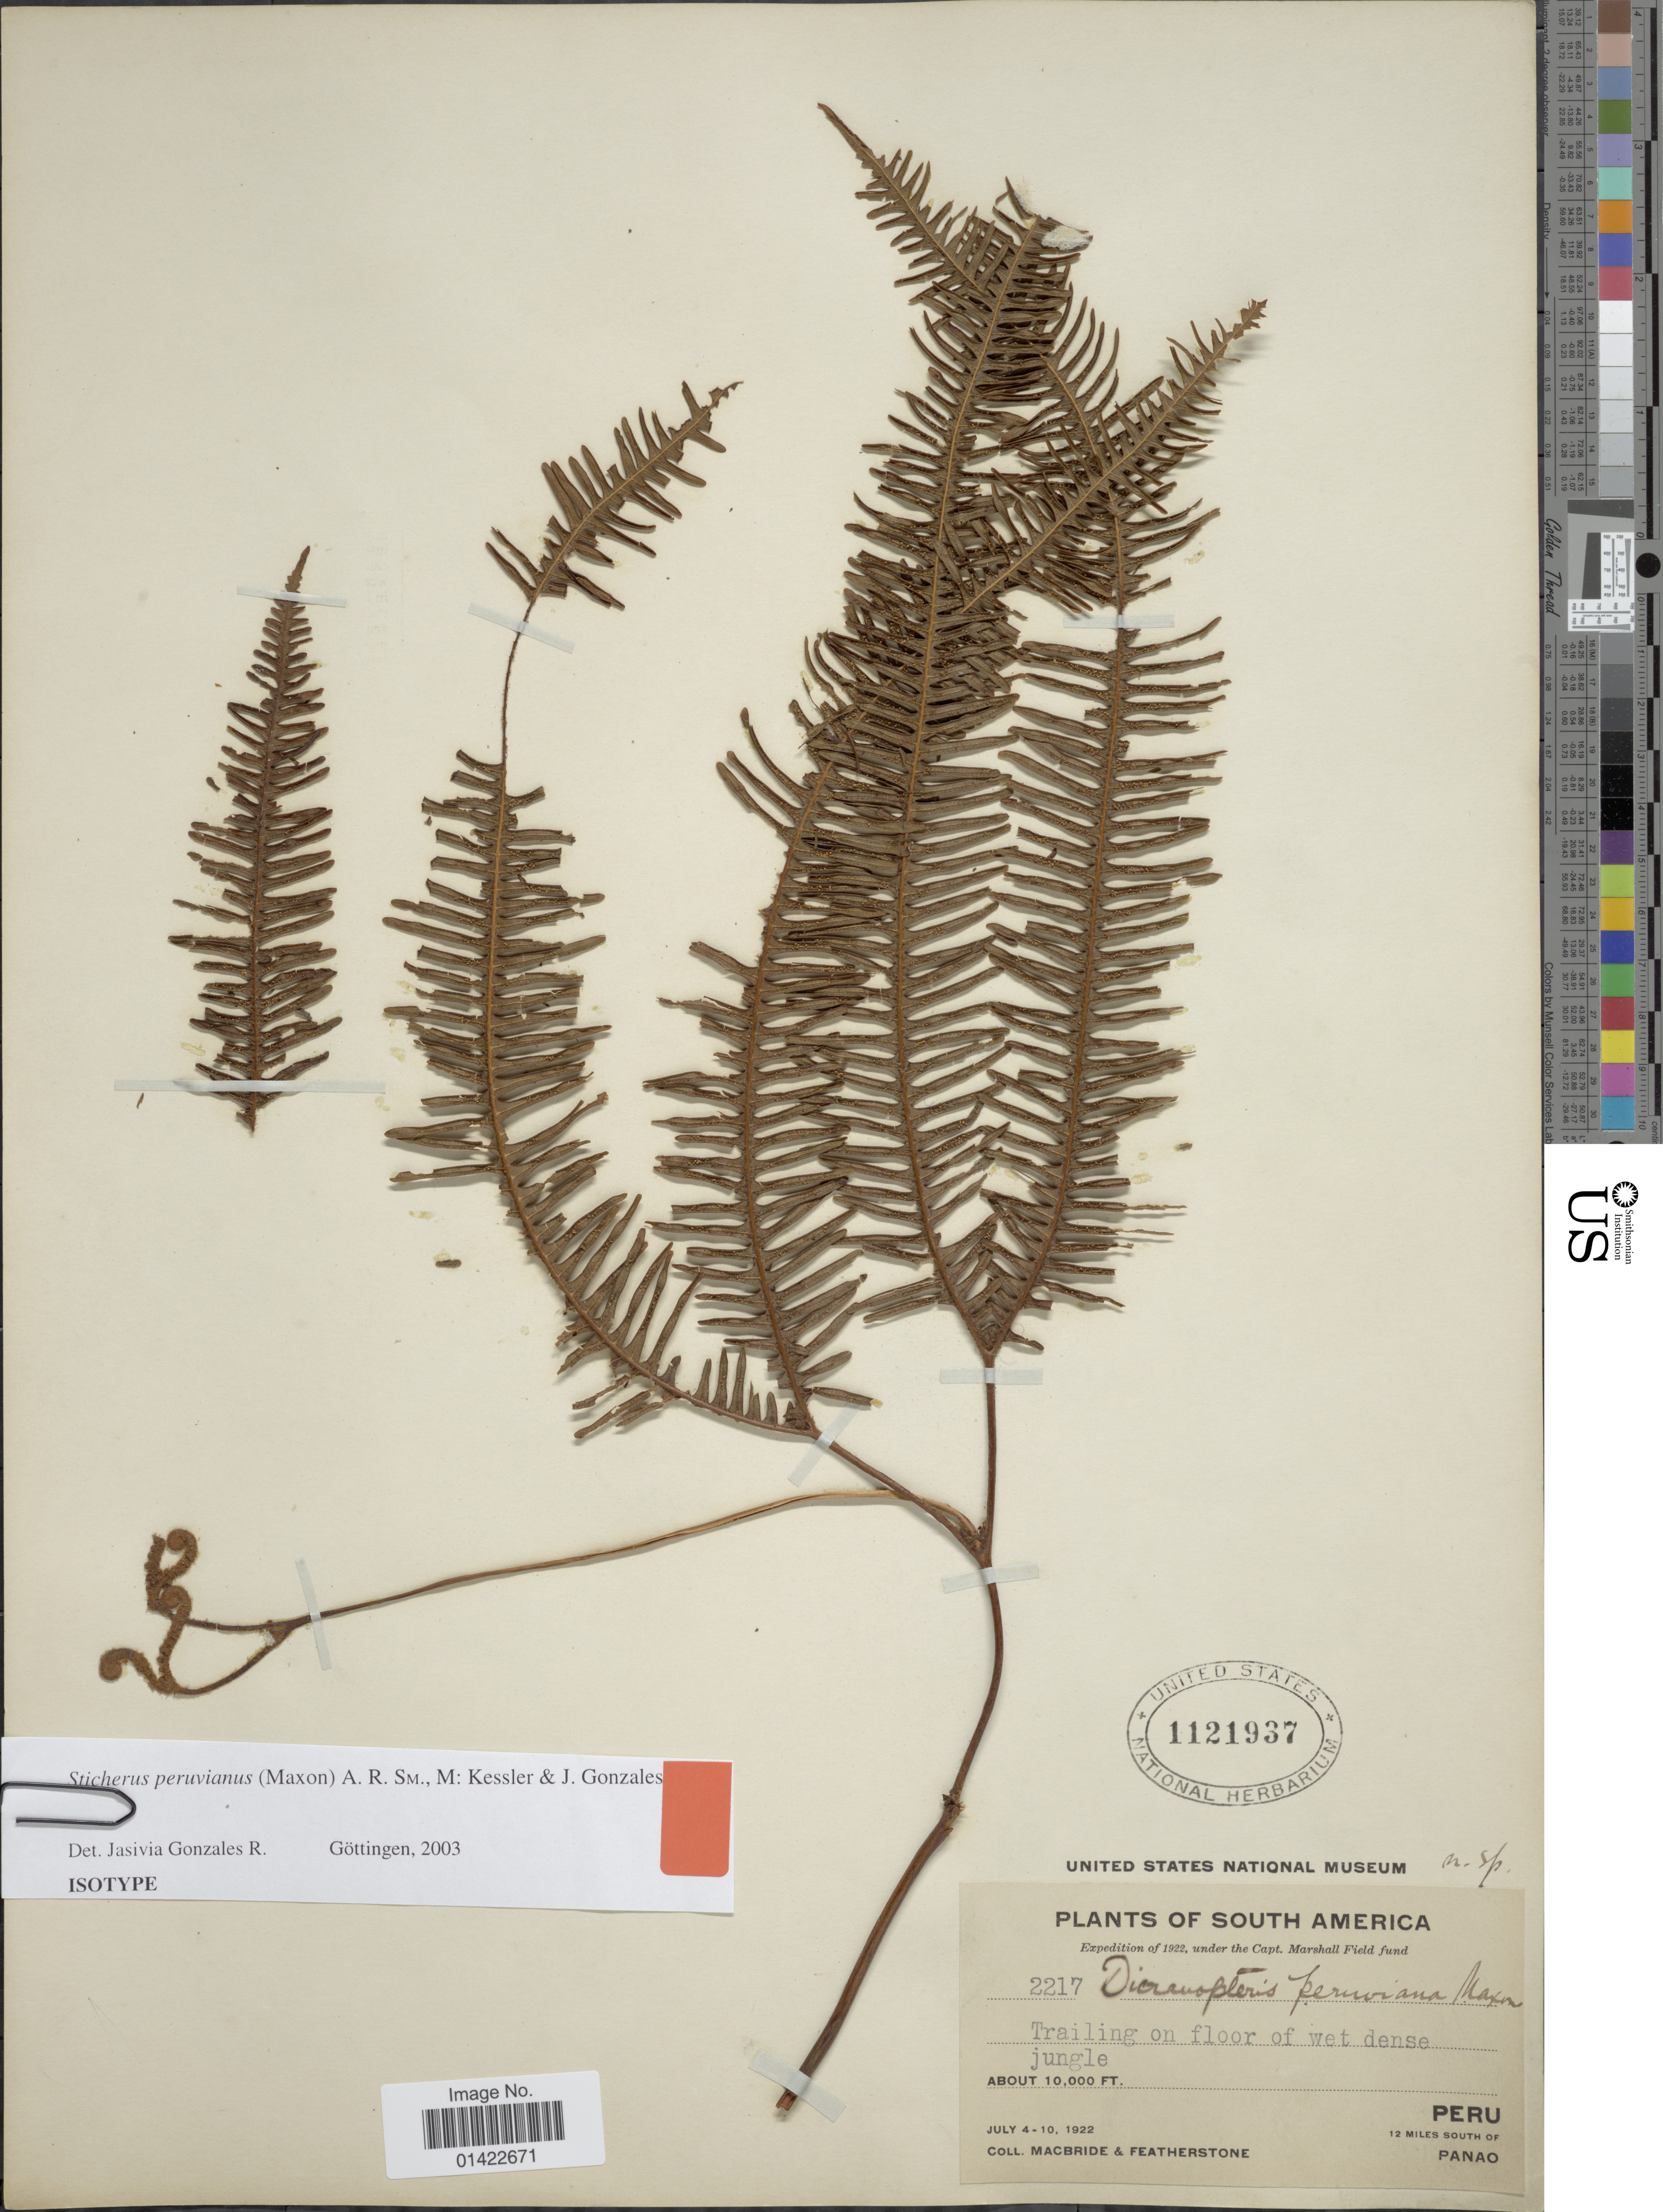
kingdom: Plantae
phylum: Tracheophyta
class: Polypodiopsida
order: Gleicheniales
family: Gleicheniaceae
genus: Sticherus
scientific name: Sticherus sp.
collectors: Macbride, -- & -. Featherstone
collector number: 2217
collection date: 1922-07-04/1922-07-10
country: Peru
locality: Trailing on floor of wet dense jungle. 12 miles south of Panao.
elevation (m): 3048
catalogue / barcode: US 1121937